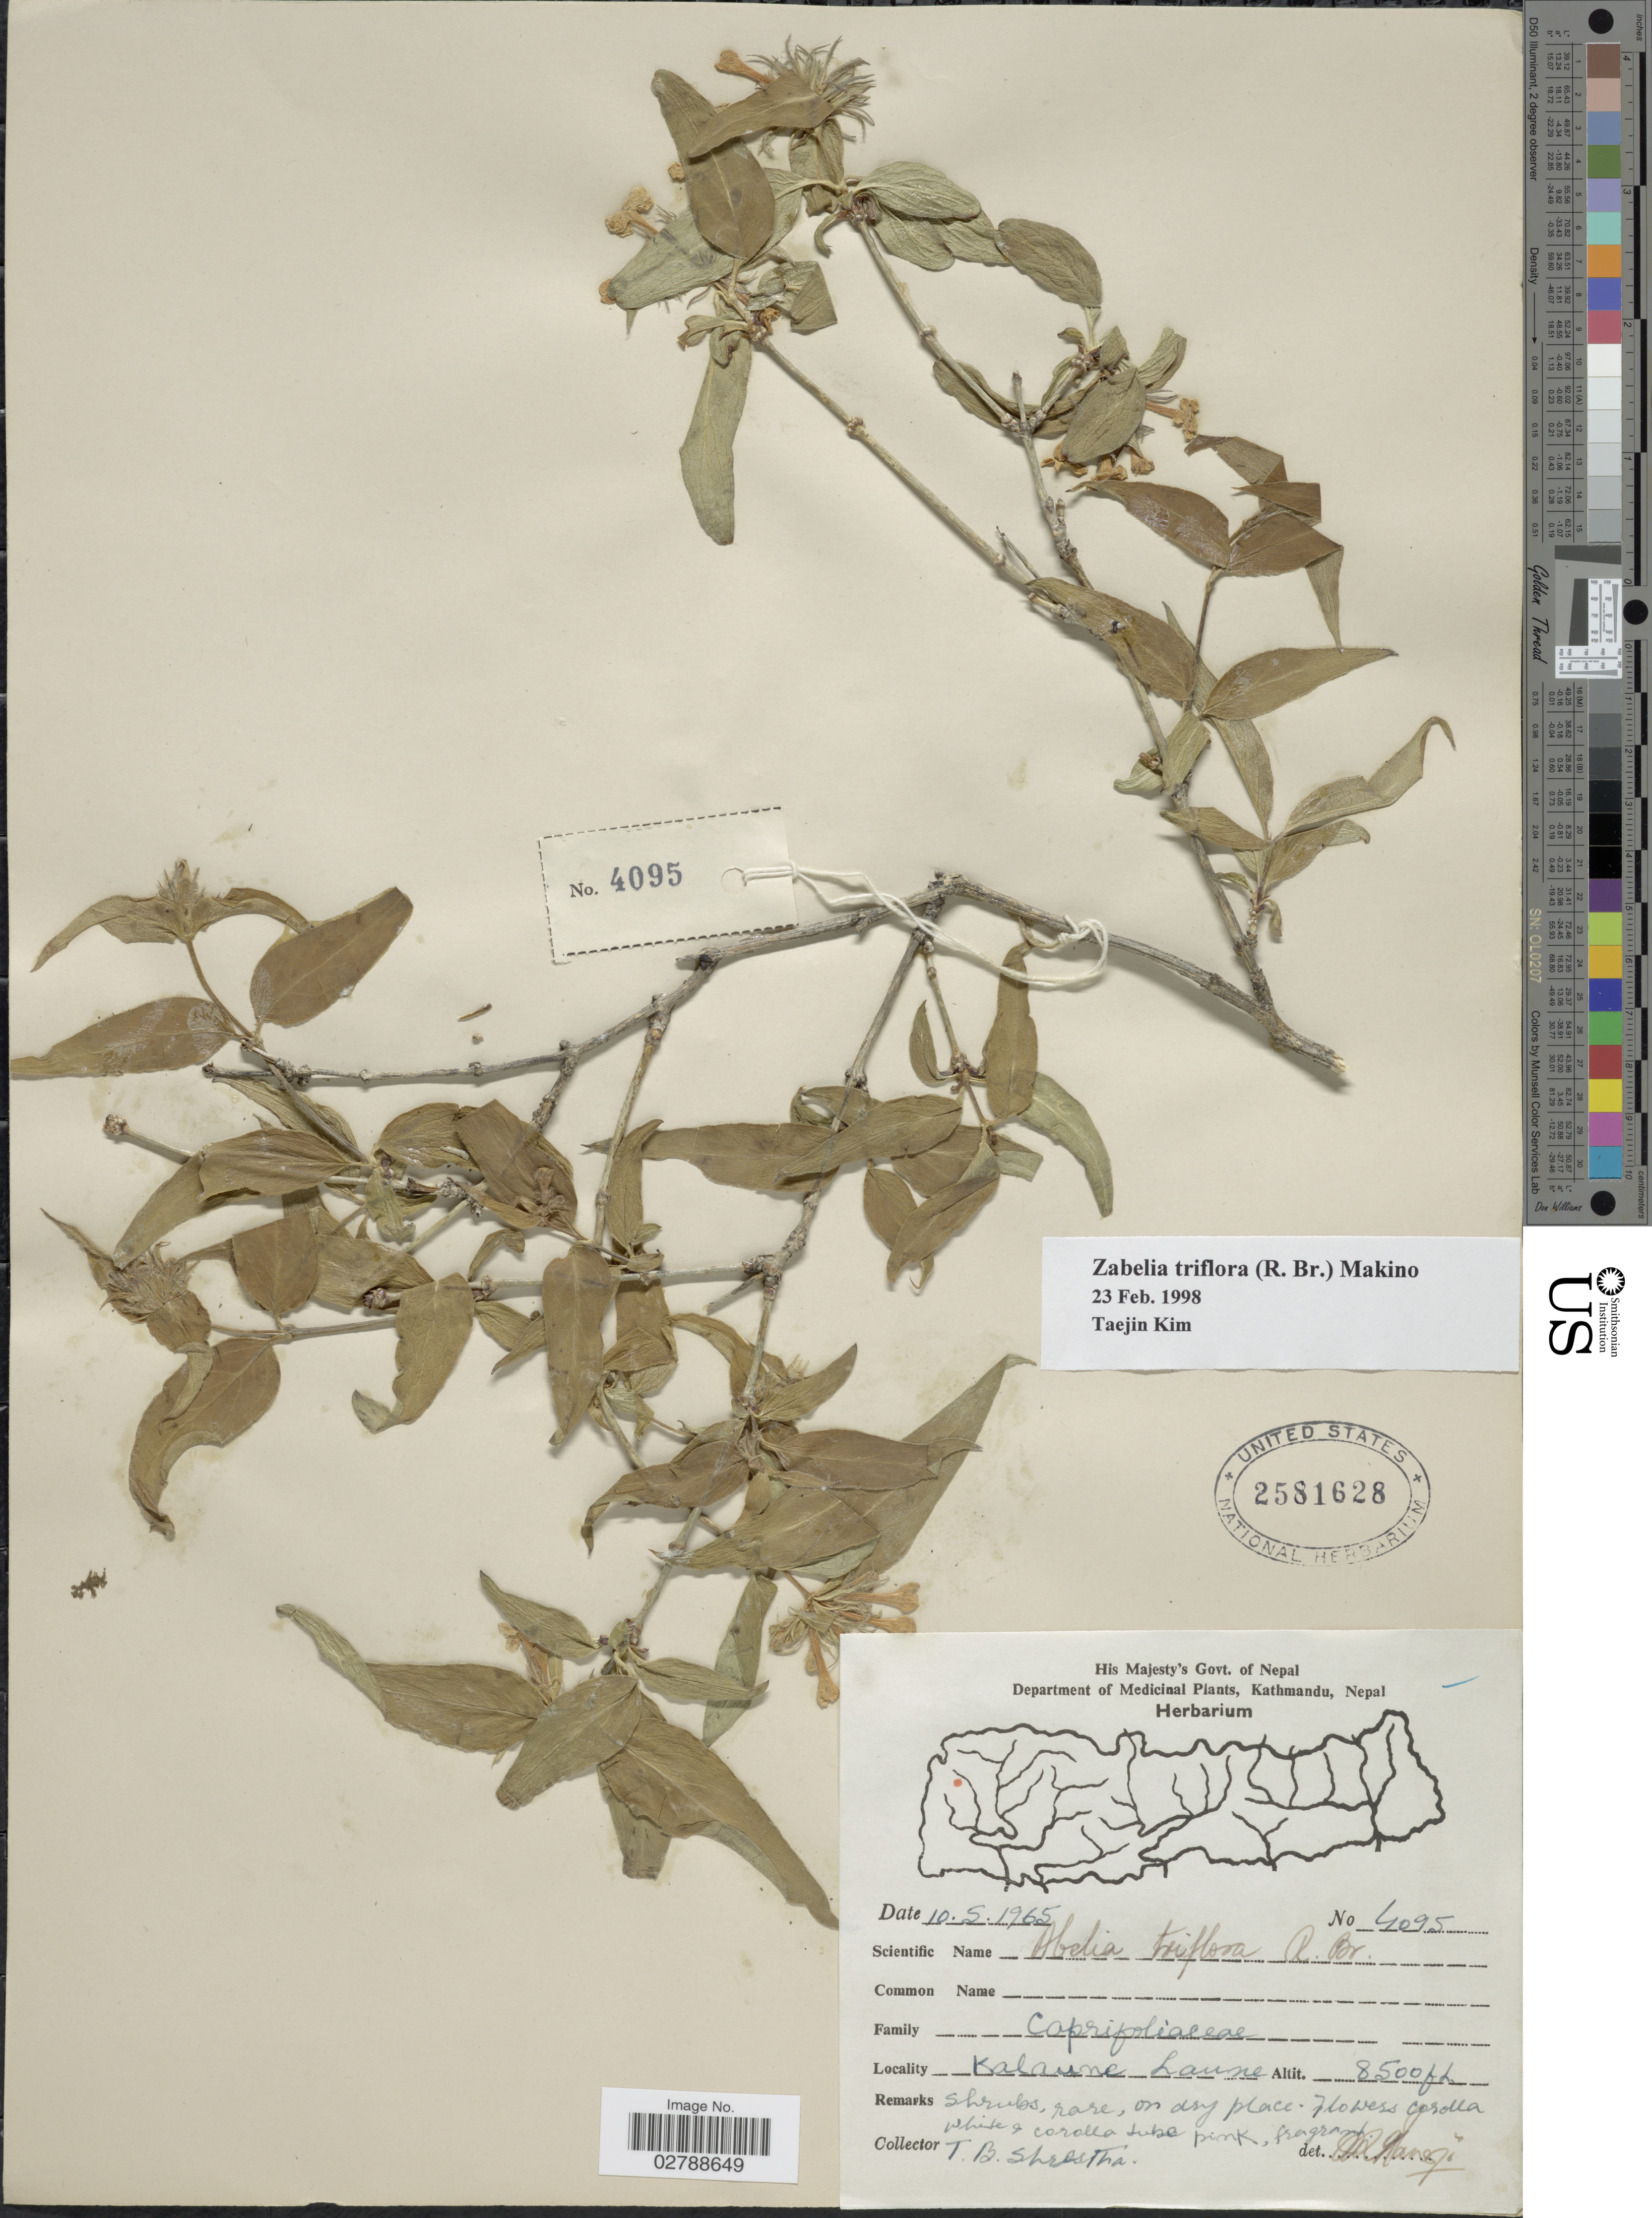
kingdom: Plantae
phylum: Tracheophyta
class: Magnoliopsida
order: Dipsacales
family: Caprifoliaceae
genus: Zabelia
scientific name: Zabelia triflora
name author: (R. Br. ex Wall.) Makino ex Hisauti & H. Hara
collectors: T. B. Shrestha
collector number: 4095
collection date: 1965-05-10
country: Nepal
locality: Kalaune Laune [interpreted]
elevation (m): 2591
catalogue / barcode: US 2581628